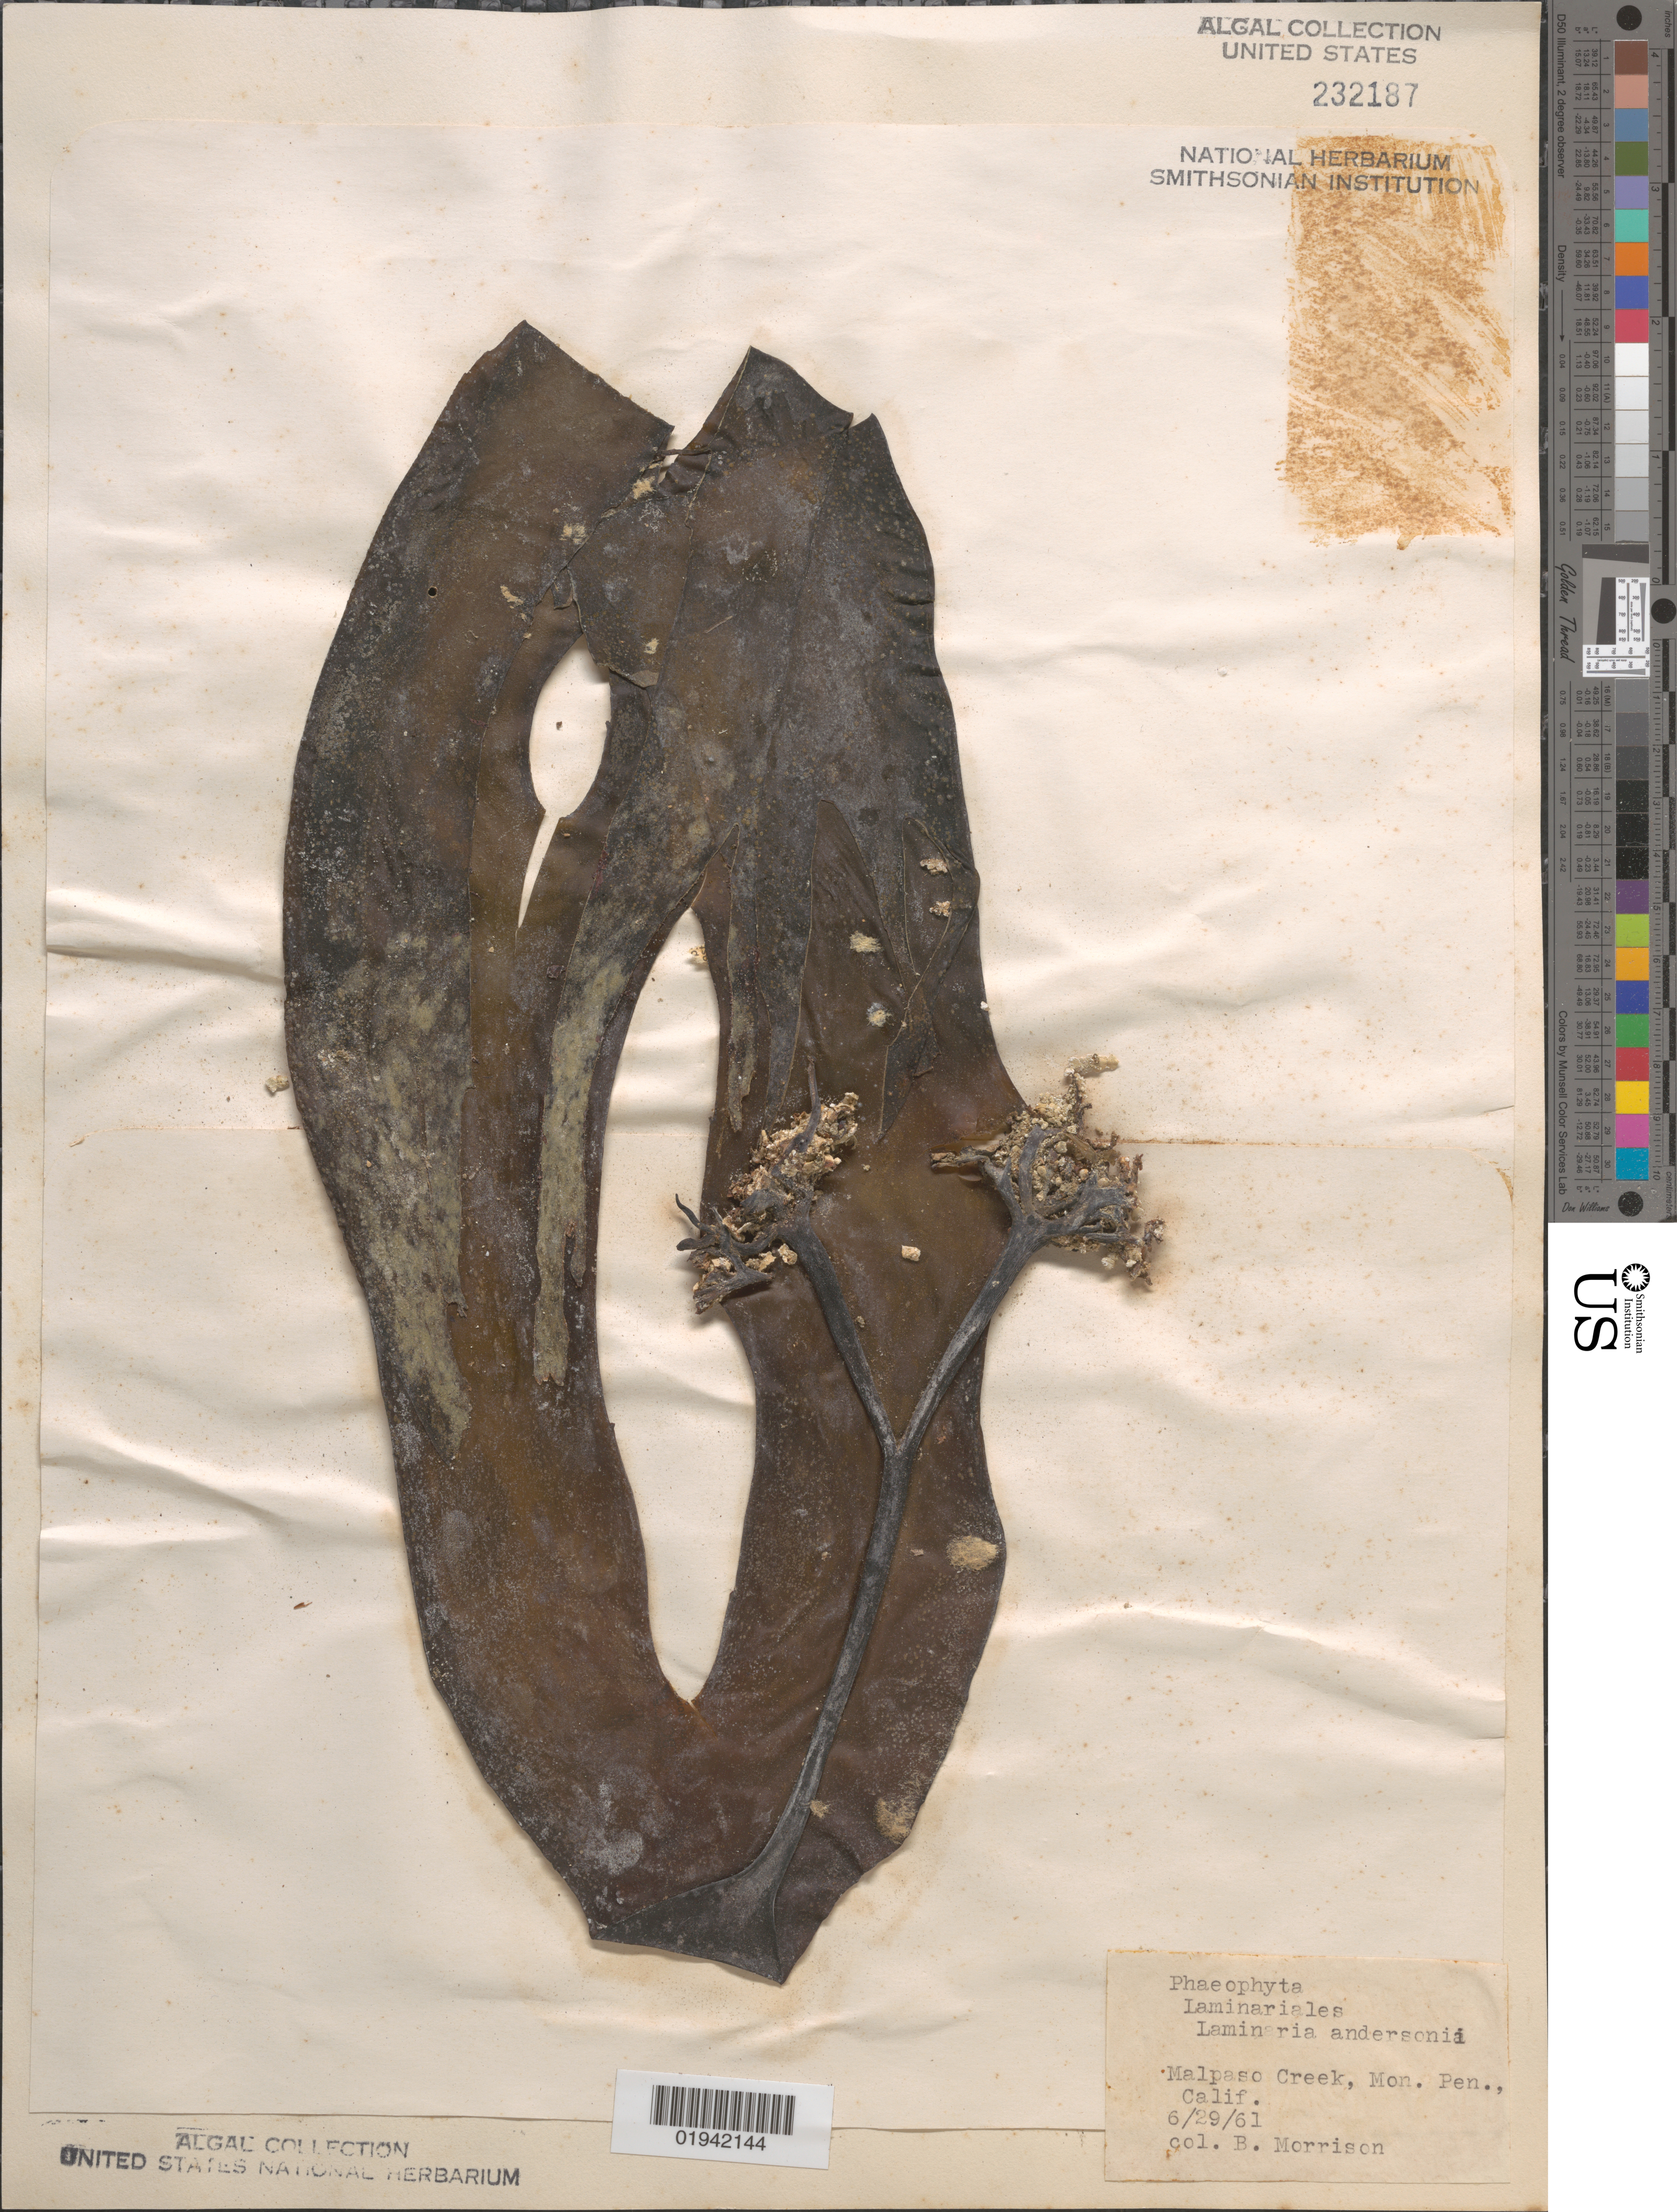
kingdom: Chromista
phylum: Ochrophyta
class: Phaeophyceae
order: Laminariales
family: Laminariaceae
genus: Laminaria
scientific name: Laminaria sinclairii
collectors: B. Morrison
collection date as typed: Transcribed d/m/y: 29/6/61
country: United States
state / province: California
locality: Malpaso Creek, Mon. Pen.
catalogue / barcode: US 232187